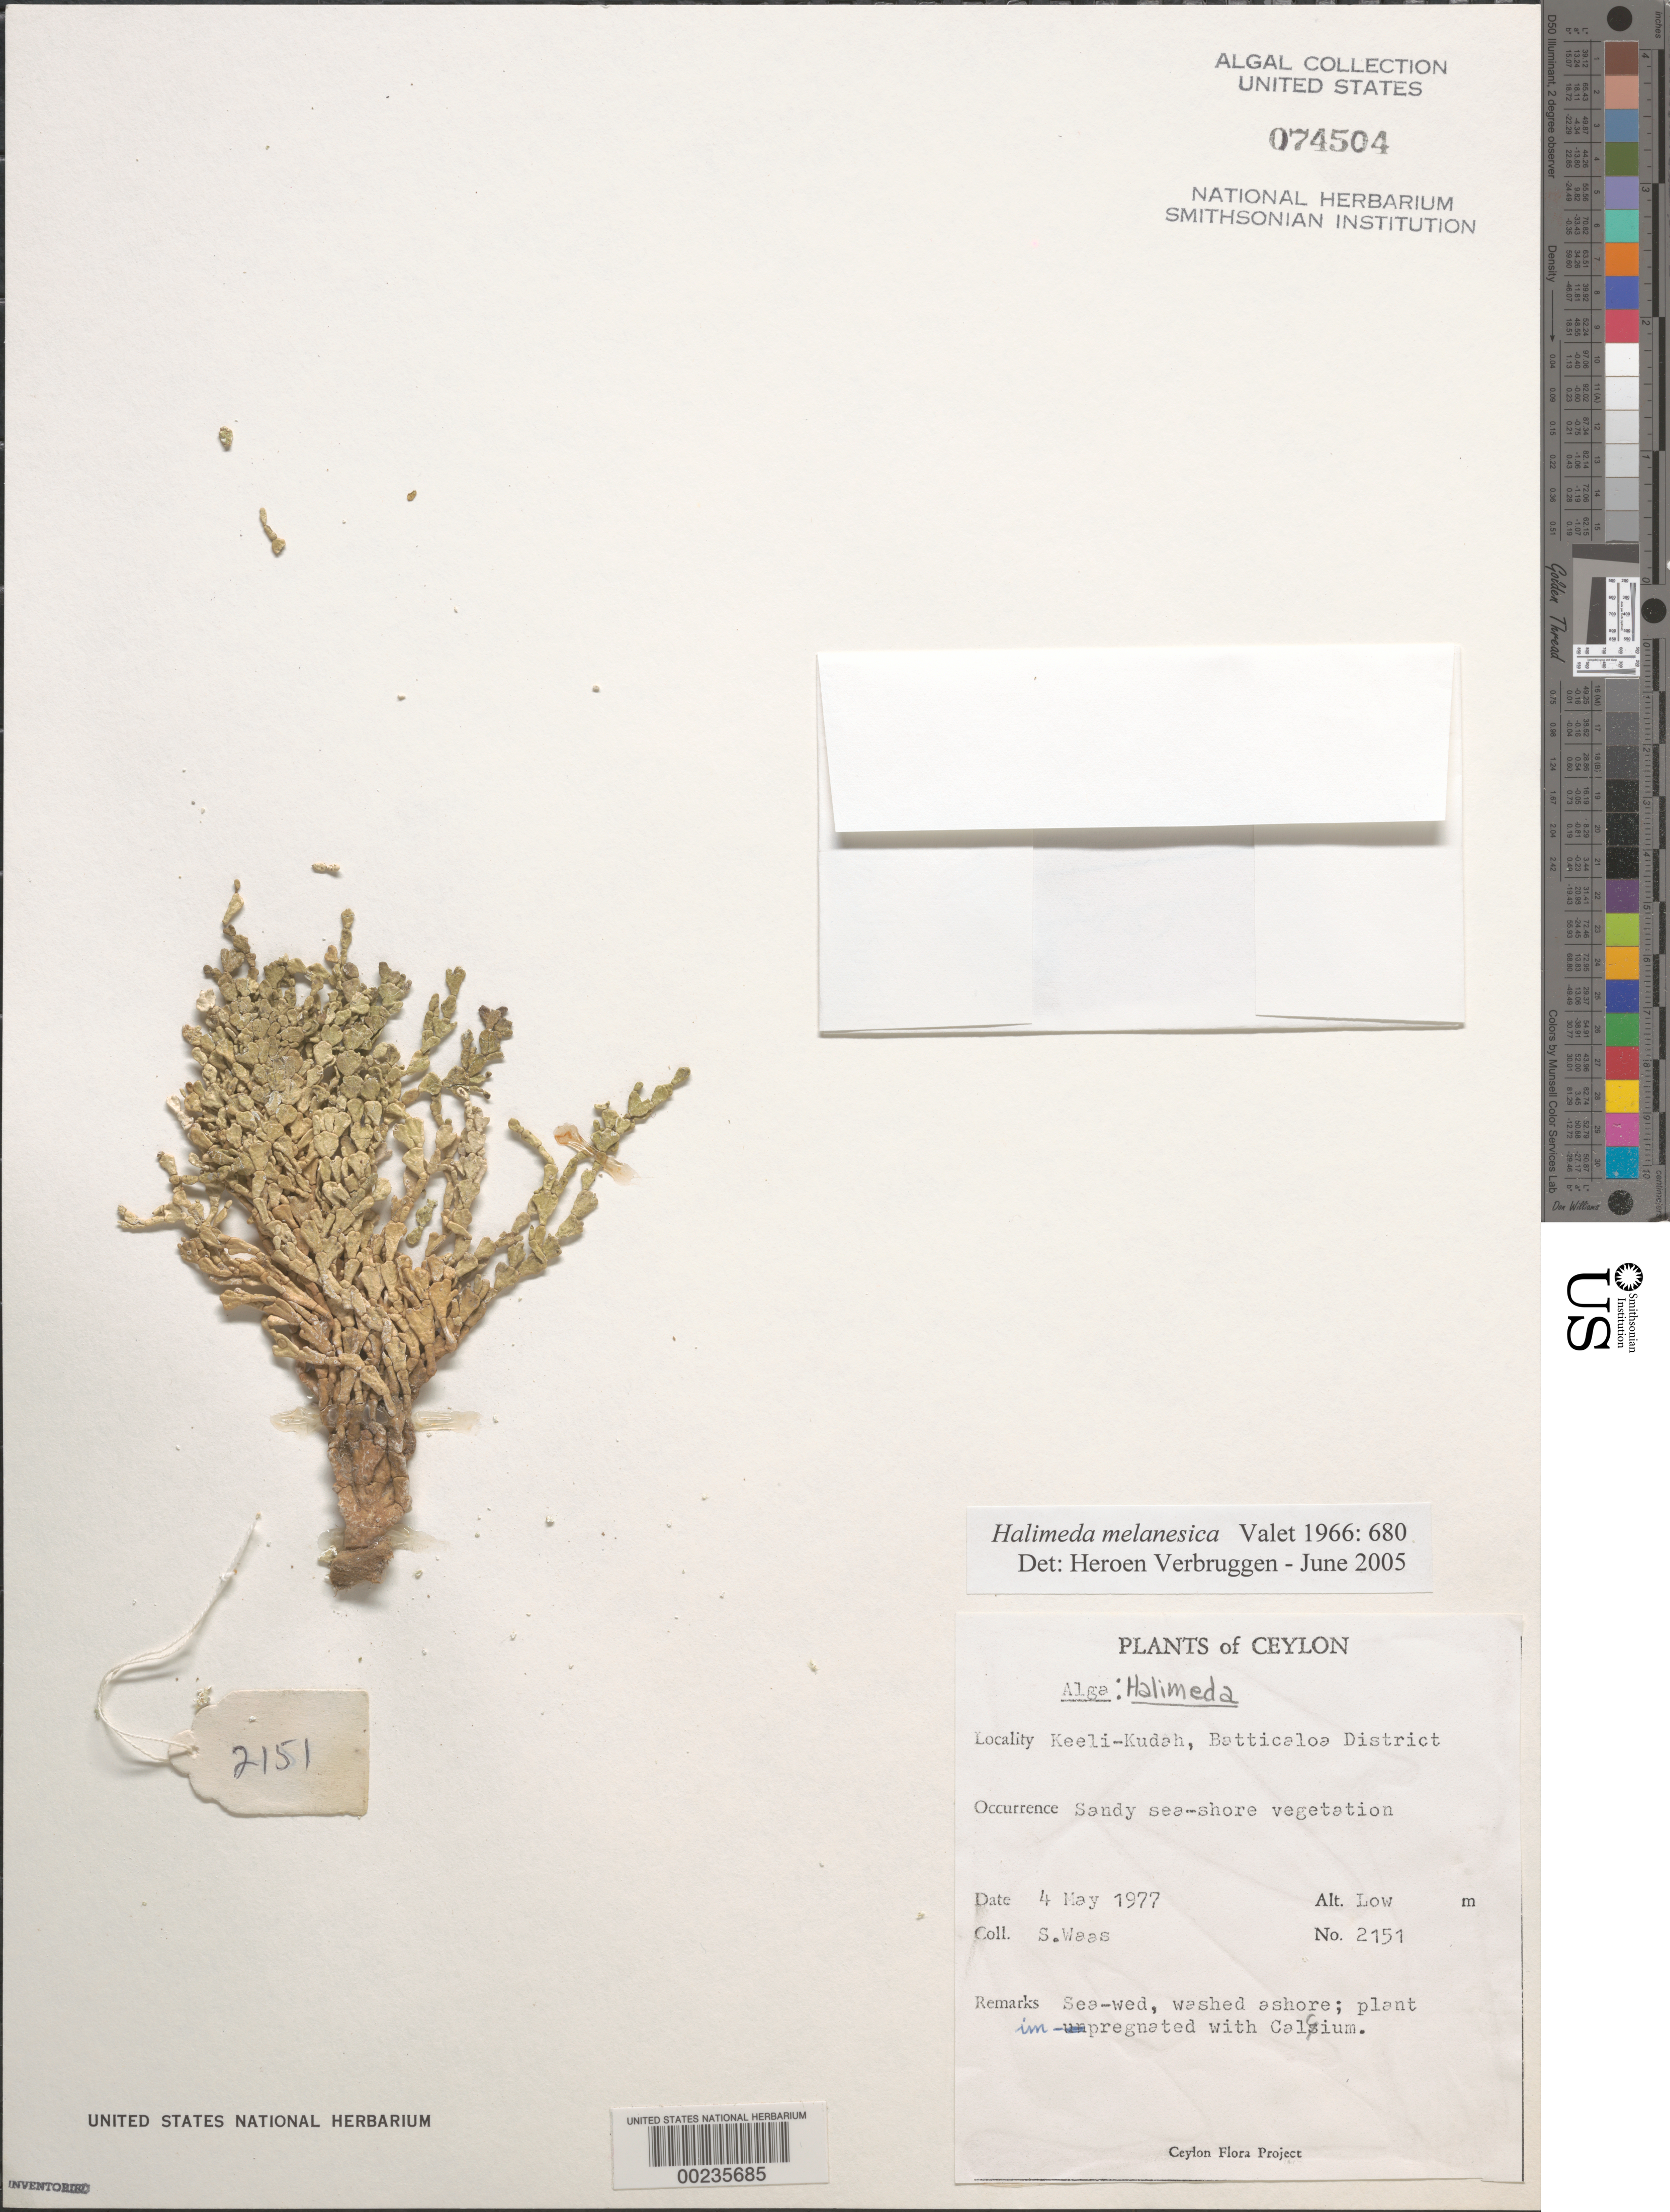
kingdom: Plantae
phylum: Chlorophyta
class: Ulvophyceae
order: Bryopsidales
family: Halimedaceae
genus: Halimeda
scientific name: Halimeda melanesica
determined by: Verbruggen, H.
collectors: S. Waas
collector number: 2151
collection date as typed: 04 May 1977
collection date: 1977-05-04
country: Sri Lanka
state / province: Eastern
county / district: Batticaloa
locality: Keeli-Kudah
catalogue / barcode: US 74504